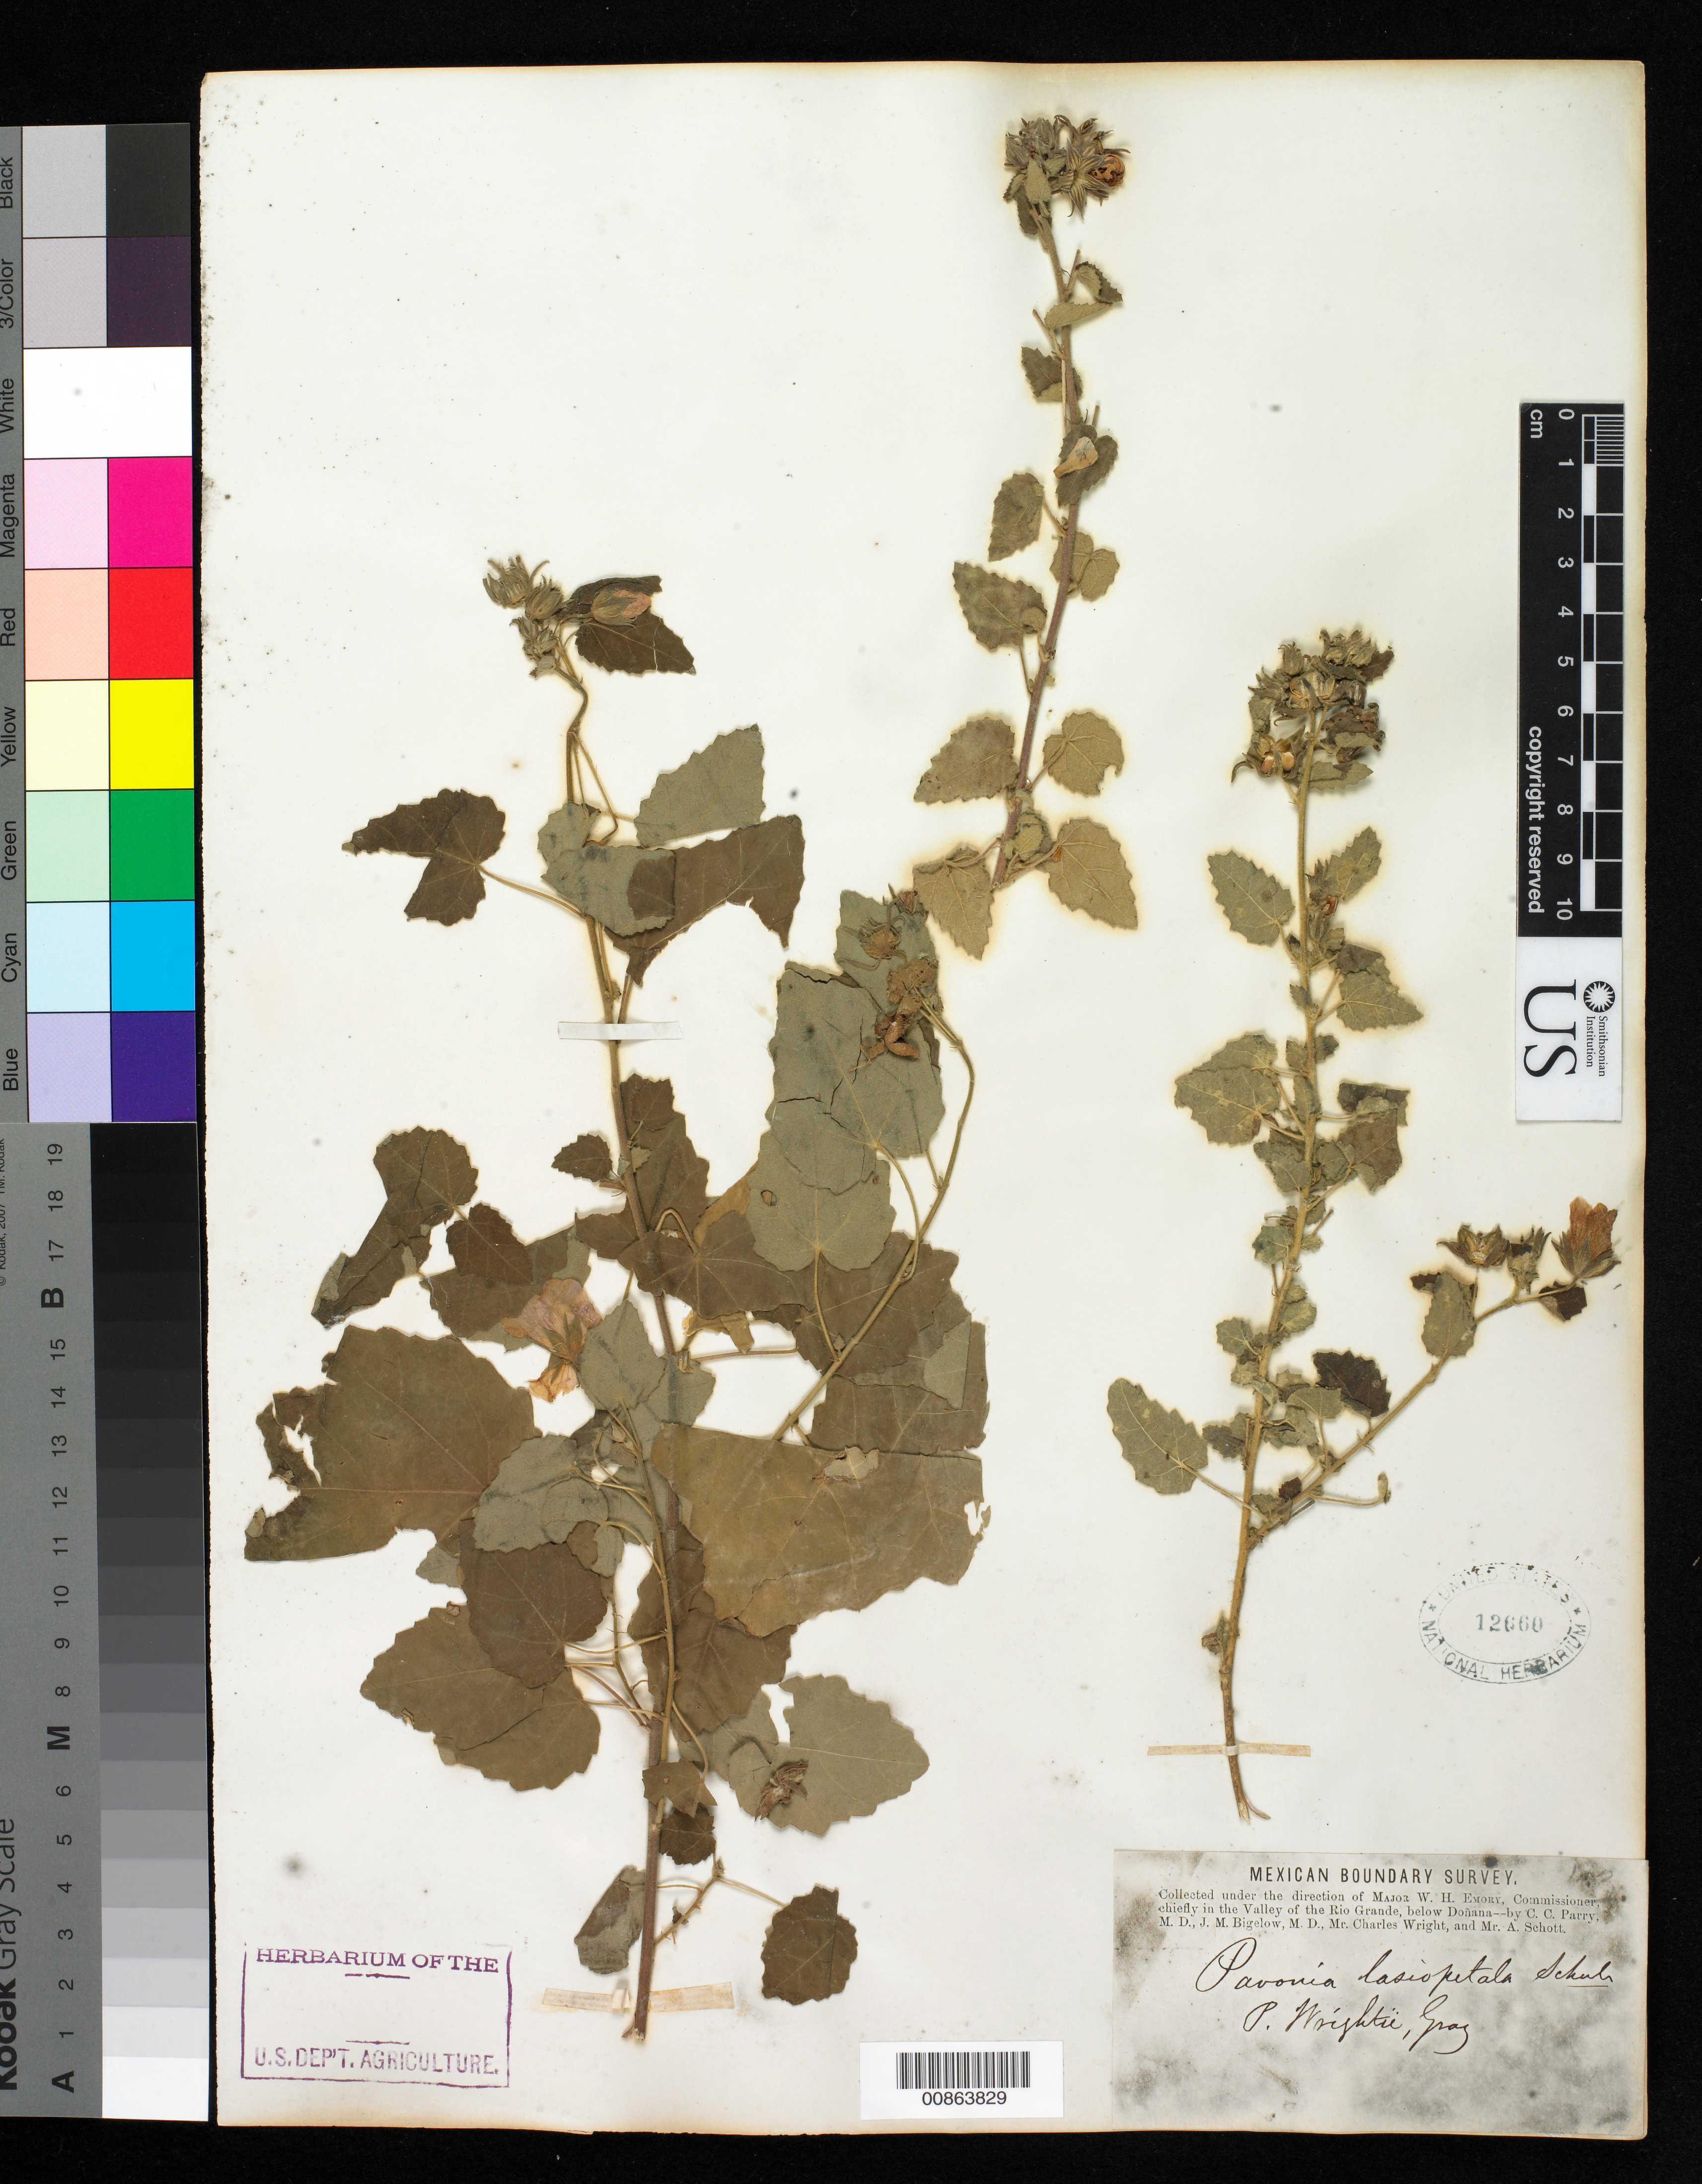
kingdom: Plantae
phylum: Tracheophyta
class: Magnoliopsida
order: Malvales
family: Malvaceae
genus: Pavonia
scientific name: Pavonia lasiopetala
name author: Scheele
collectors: C. C. Parry, J. M. Bigelow, C. Wright & A. C. V. Schott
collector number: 1?3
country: United States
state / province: New Mexico / Texas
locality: Valley of the Rio Grande, below Doñana.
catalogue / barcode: US 12660